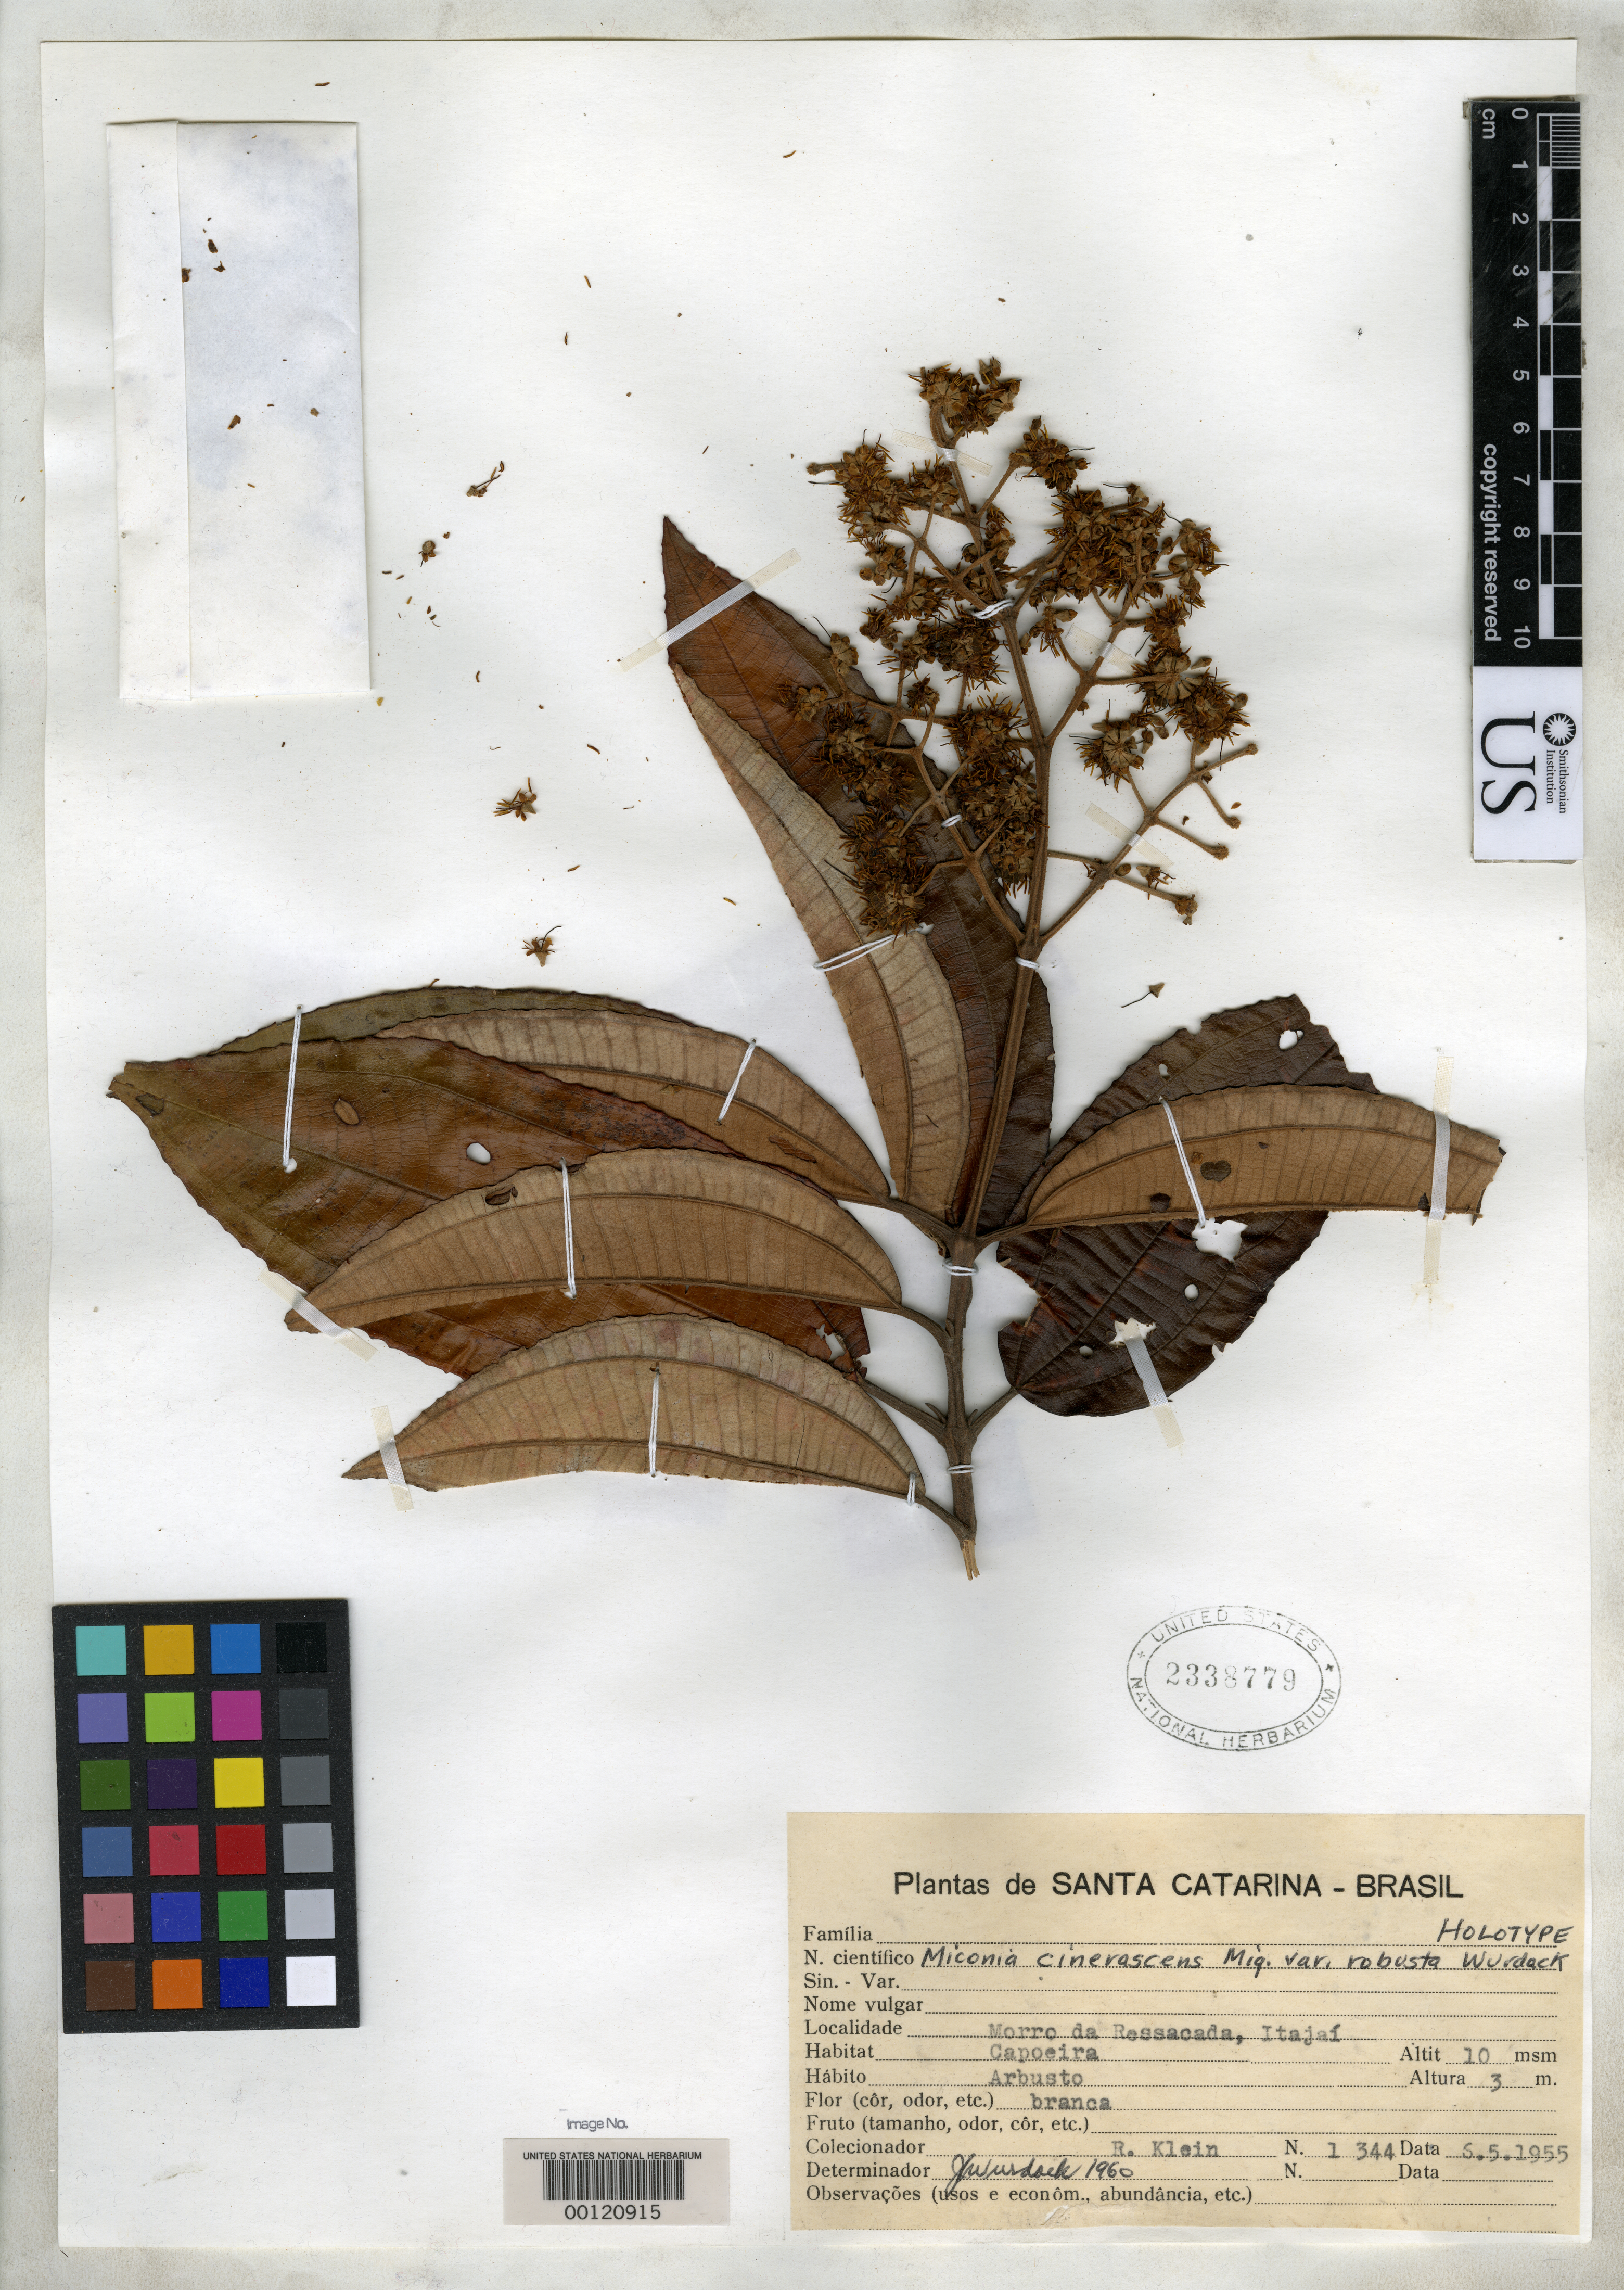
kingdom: Plantae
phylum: Tracheophyta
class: Magnoliopsida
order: Myrtales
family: Melastomataceae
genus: Miconia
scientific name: Miconia cinerascens var. robusta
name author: Wurdack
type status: Holotype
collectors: R. M. Klein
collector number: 1344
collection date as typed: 1955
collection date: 1955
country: Brazil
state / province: Santa Catarina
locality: Itajai.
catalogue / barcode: US 2338779